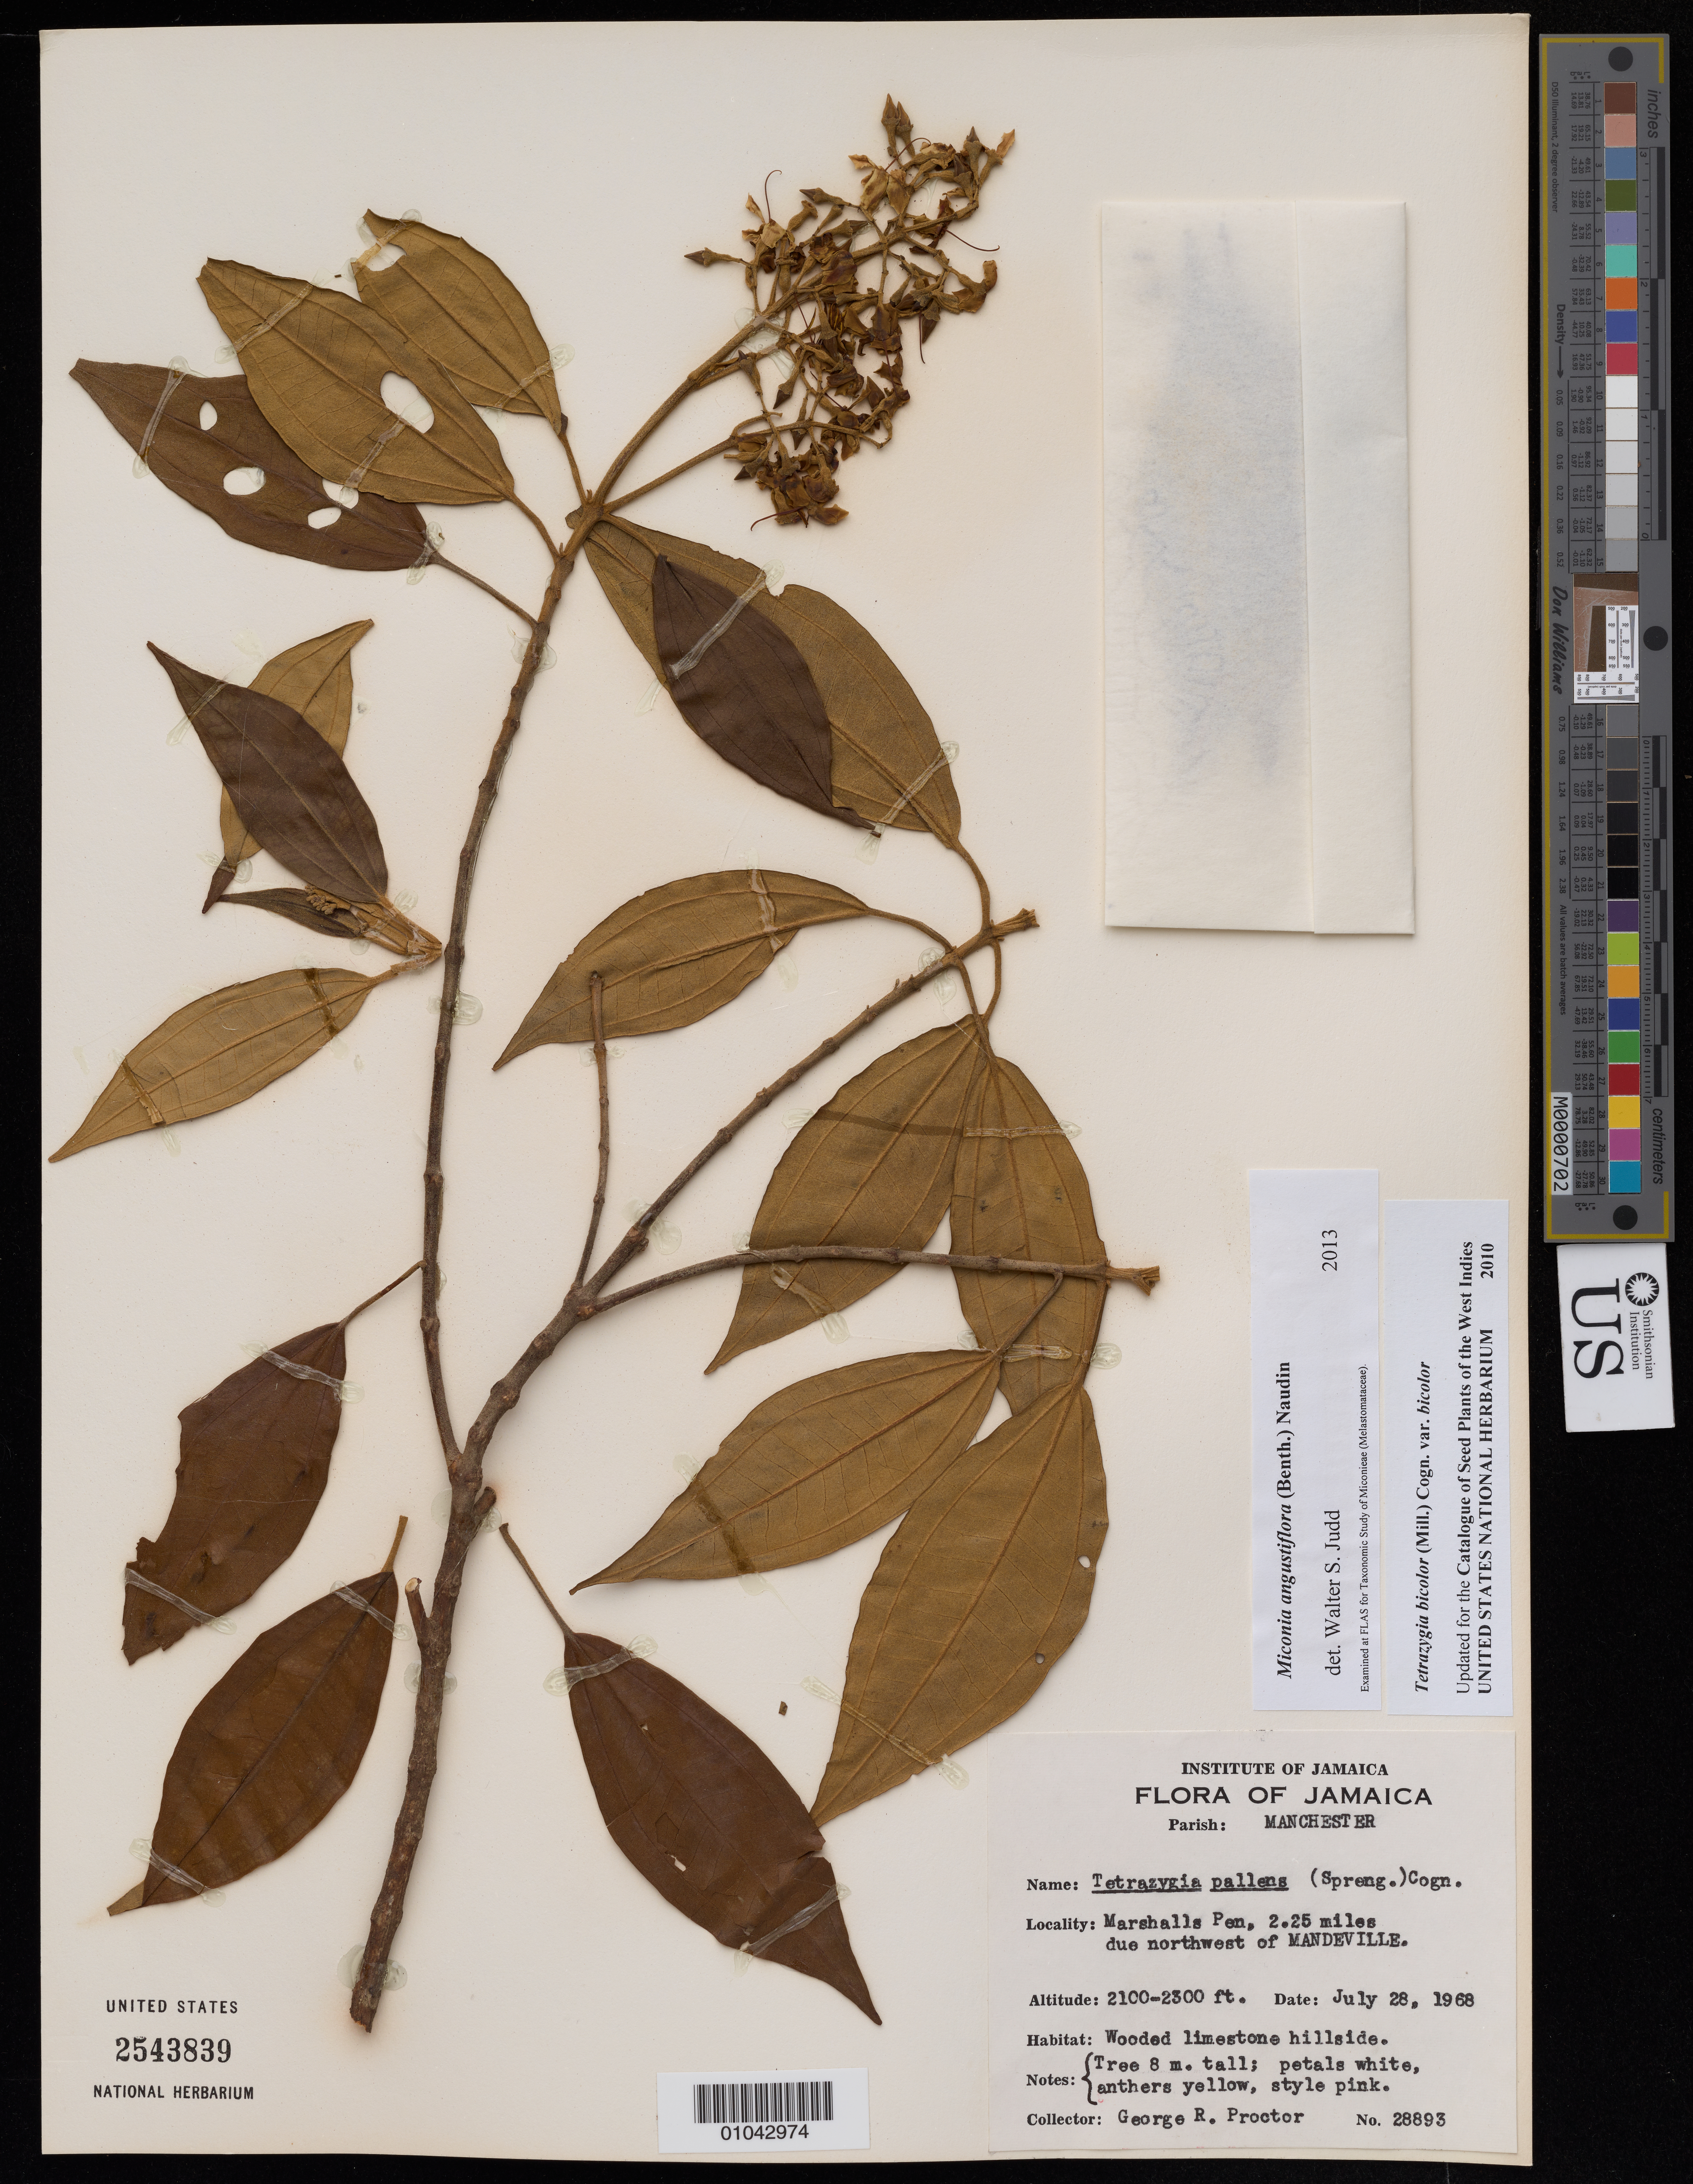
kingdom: Plantae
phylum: Tracheophyta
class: Magnoliopsida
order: Myrtales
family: Melastomataceae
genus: Miconia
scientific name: Miconia angustiflora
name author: (Benth.) Naudin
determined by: Judd, Walter S.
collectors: G. R. Proctor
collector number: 28893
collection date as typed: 28 Jul 1968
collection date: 1968-07-28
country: Jamaica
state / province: Manchester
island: Jamaica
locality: Marshals Pen, 2.25 miles due northwest of Mandeville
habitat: Wooded limestone hillside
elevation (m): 640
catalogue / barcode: US 2543839